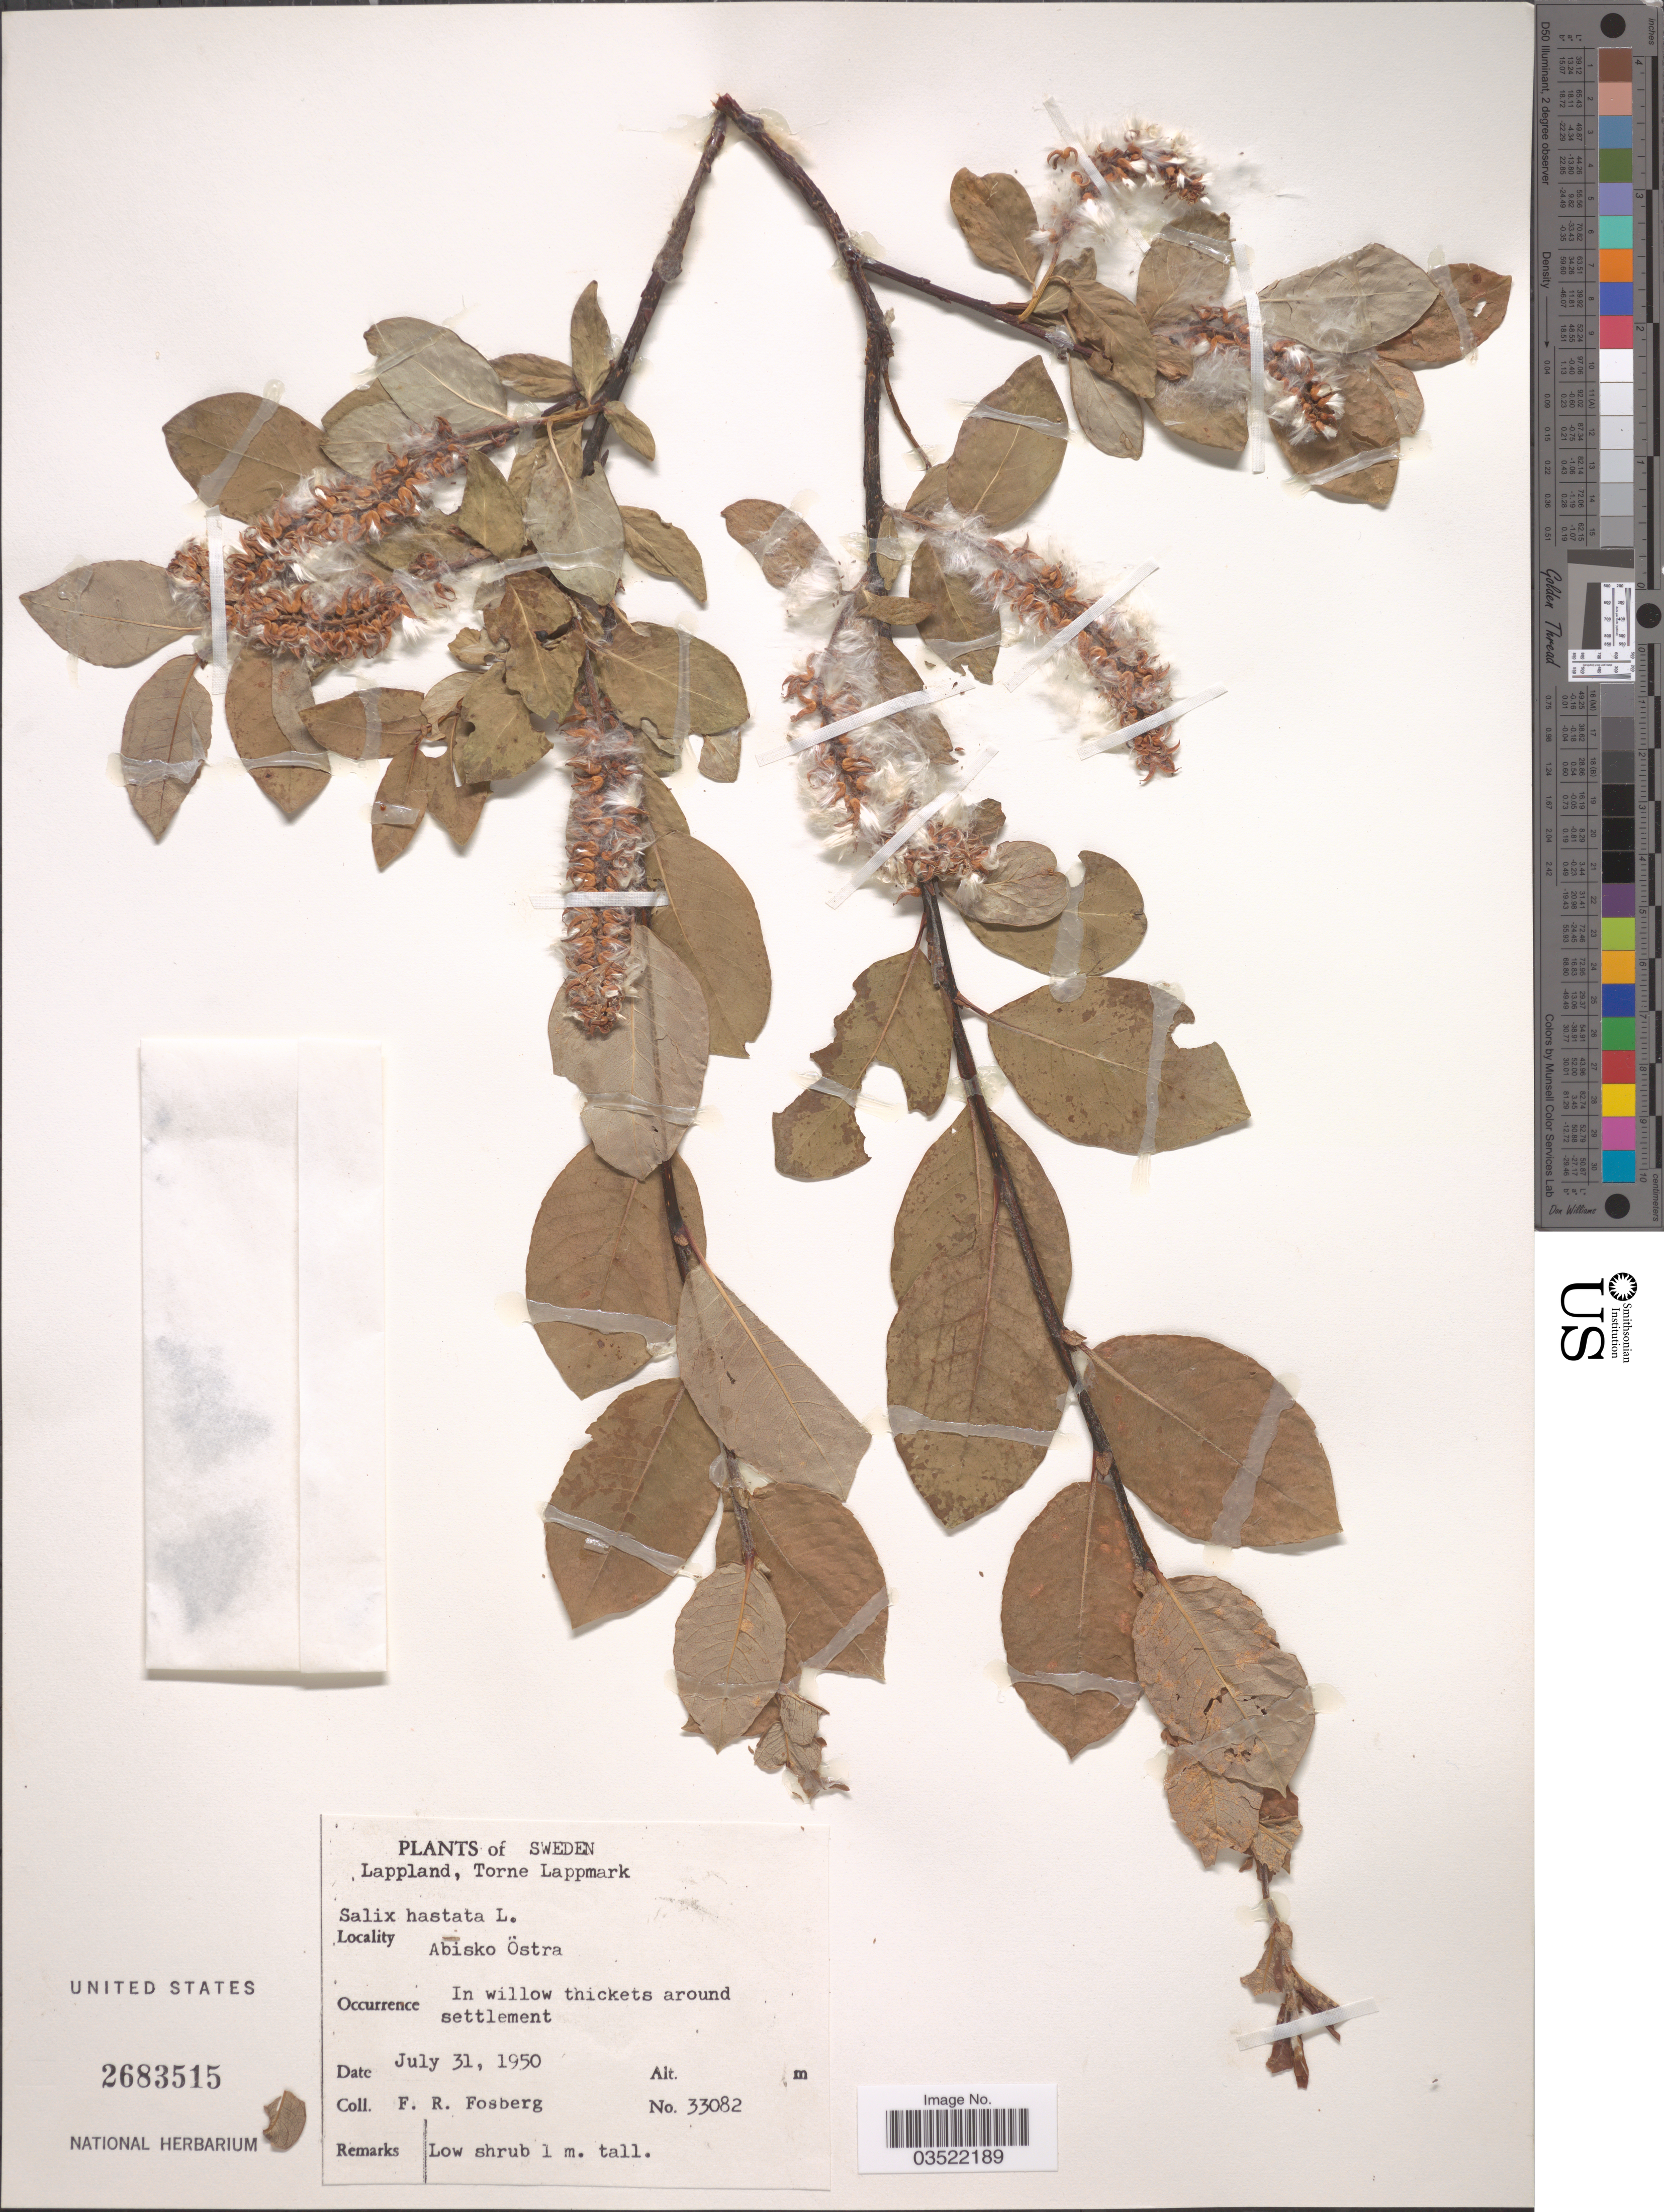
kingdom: Plantae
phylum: Tracheophyta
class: Magnoliopsida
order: Malpighiales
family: Salicaceae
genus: Salix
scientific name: Salix hastata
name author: L.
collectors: F. R. Fosberg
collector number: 33082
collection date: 1950-07-31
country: Sweden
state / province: Norrbotten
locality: Lappland, Torne Lappmark. Abisko Östra.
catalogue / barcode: US 2683515